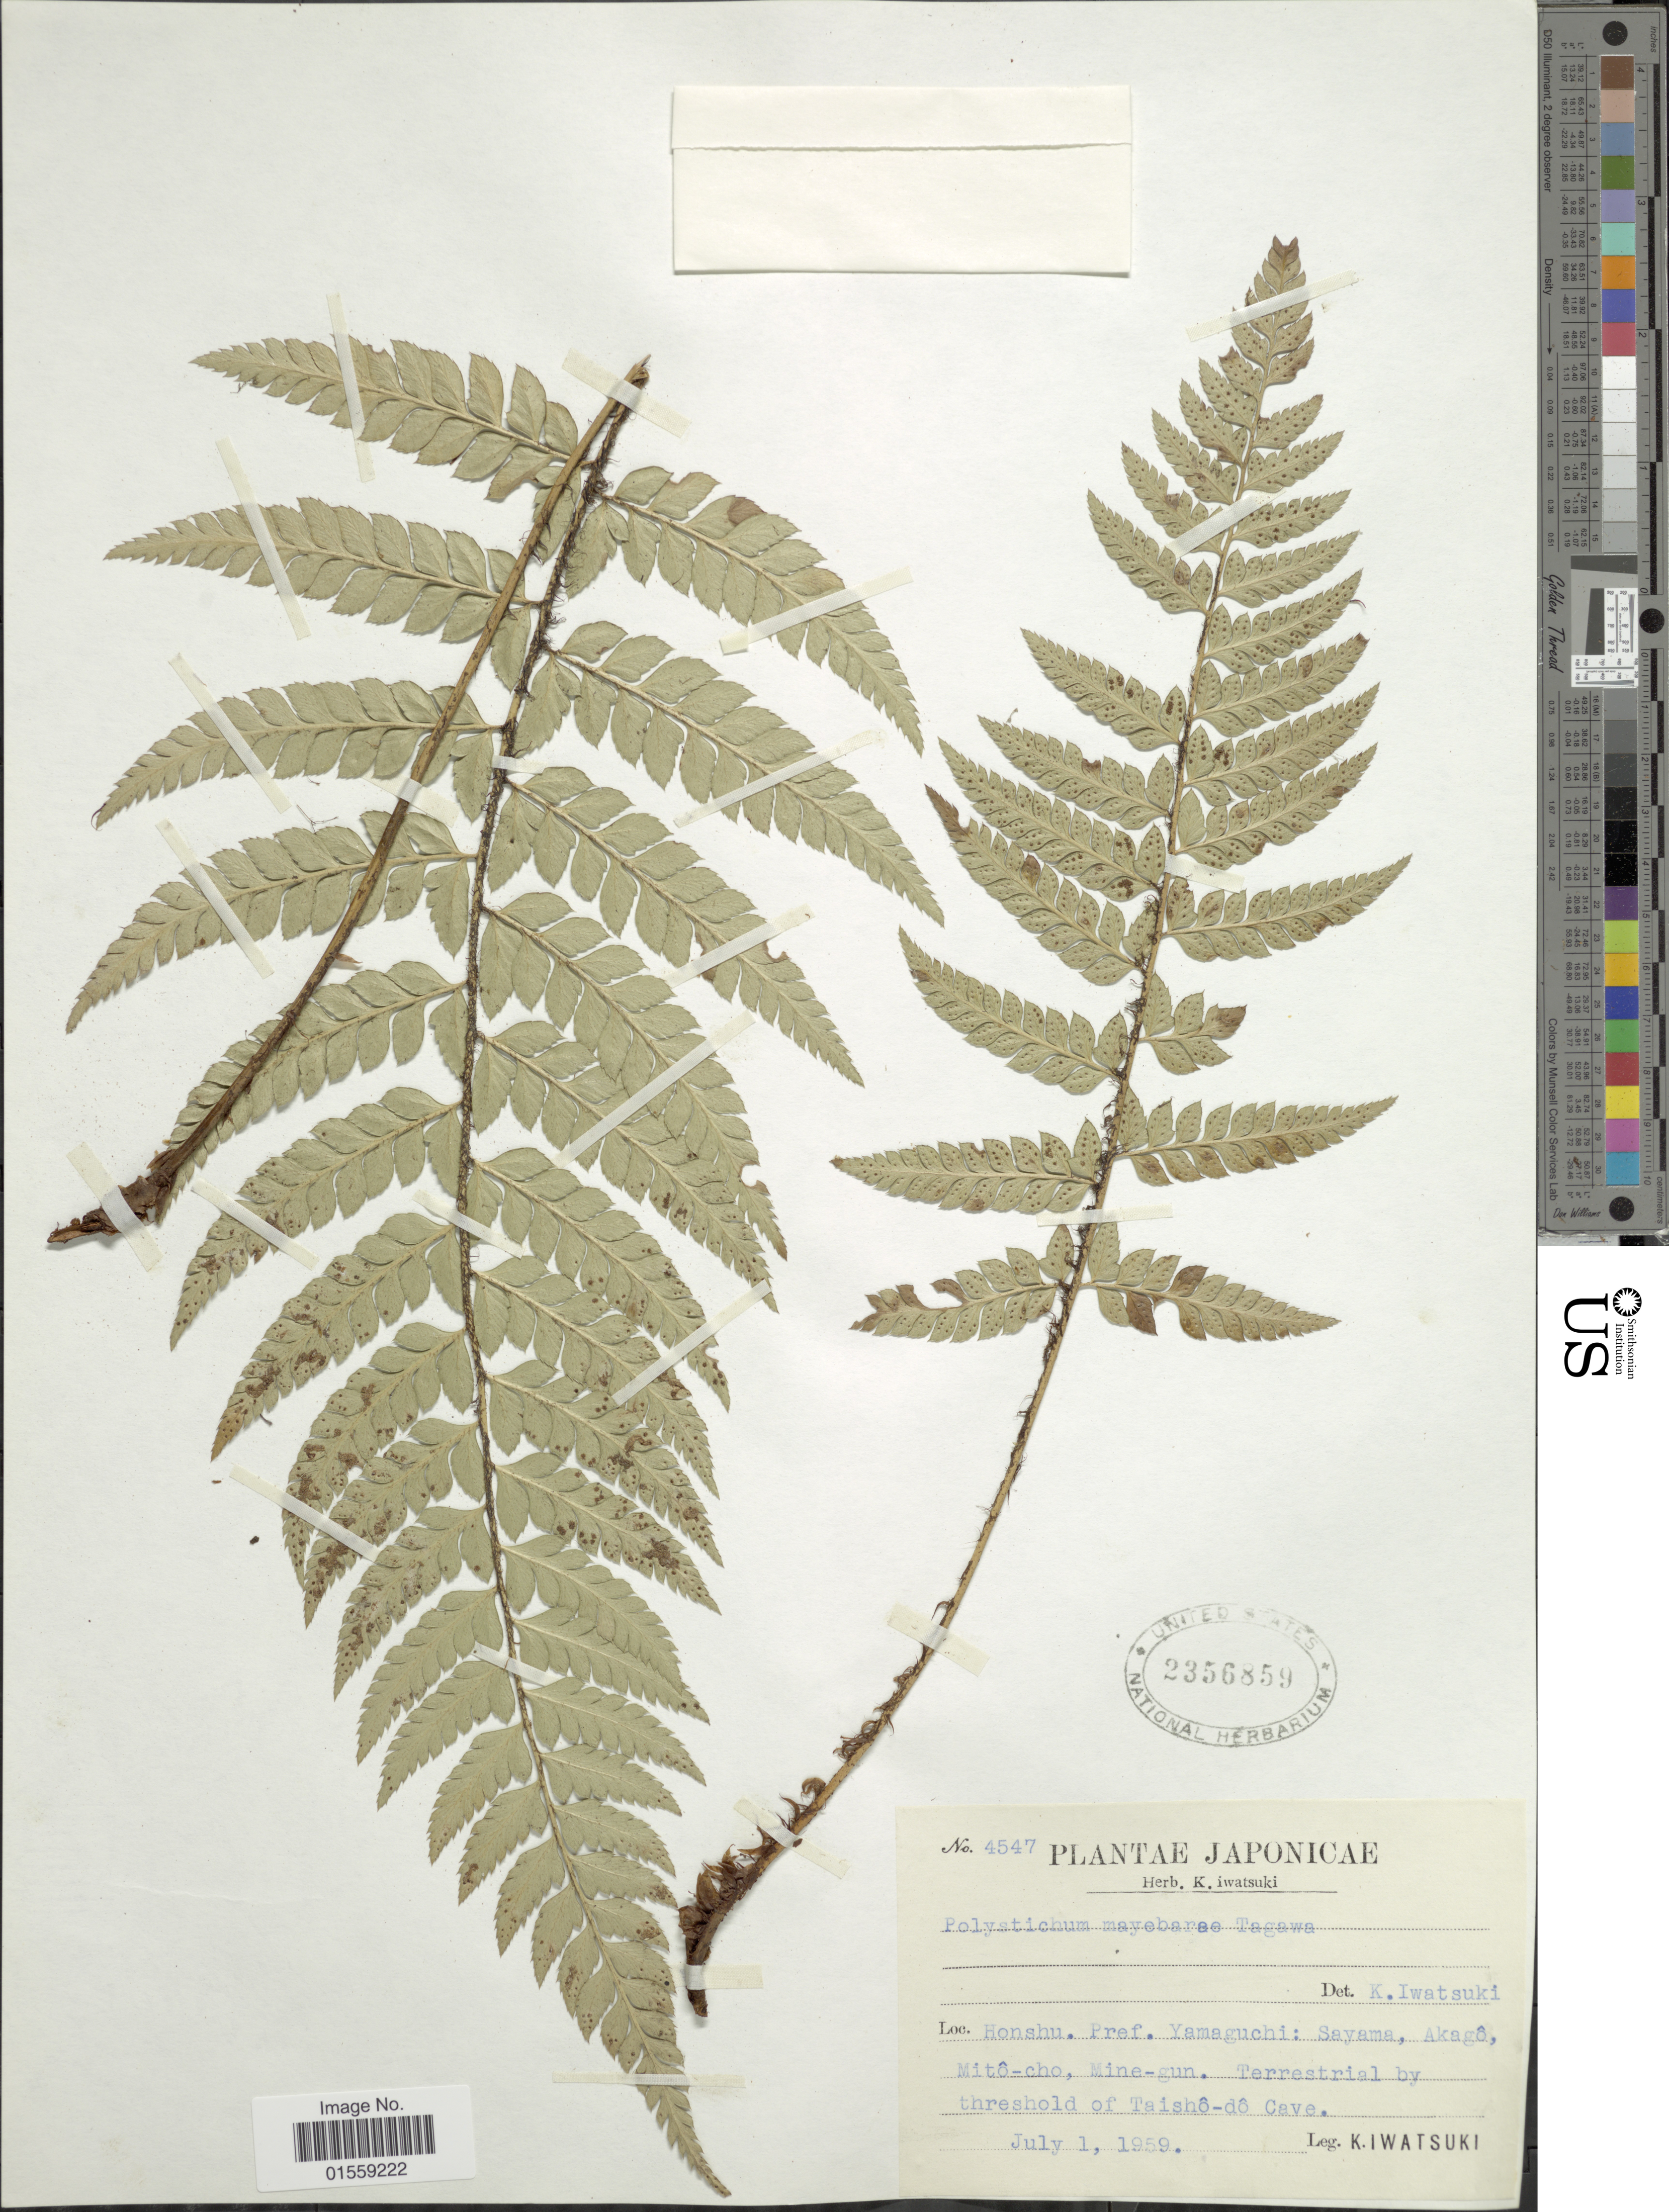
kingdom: Plantae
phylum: Tracheophyta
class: Polypodiopsida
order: Polypodiales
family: Dryopteridaceae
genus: Polystichum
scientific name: Polystichum mayebarae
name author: Tagawa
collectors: K. Iwatsuki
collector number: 4547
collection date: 1959-07-01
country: Japan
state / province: Yamaguti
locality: Honshu. Pref. Yamaguchi:Sayama, Akago, Mito-cho, Mine-gun, Terrestrial by threshold of Taisho-do Cave.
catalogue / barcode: US 2356859